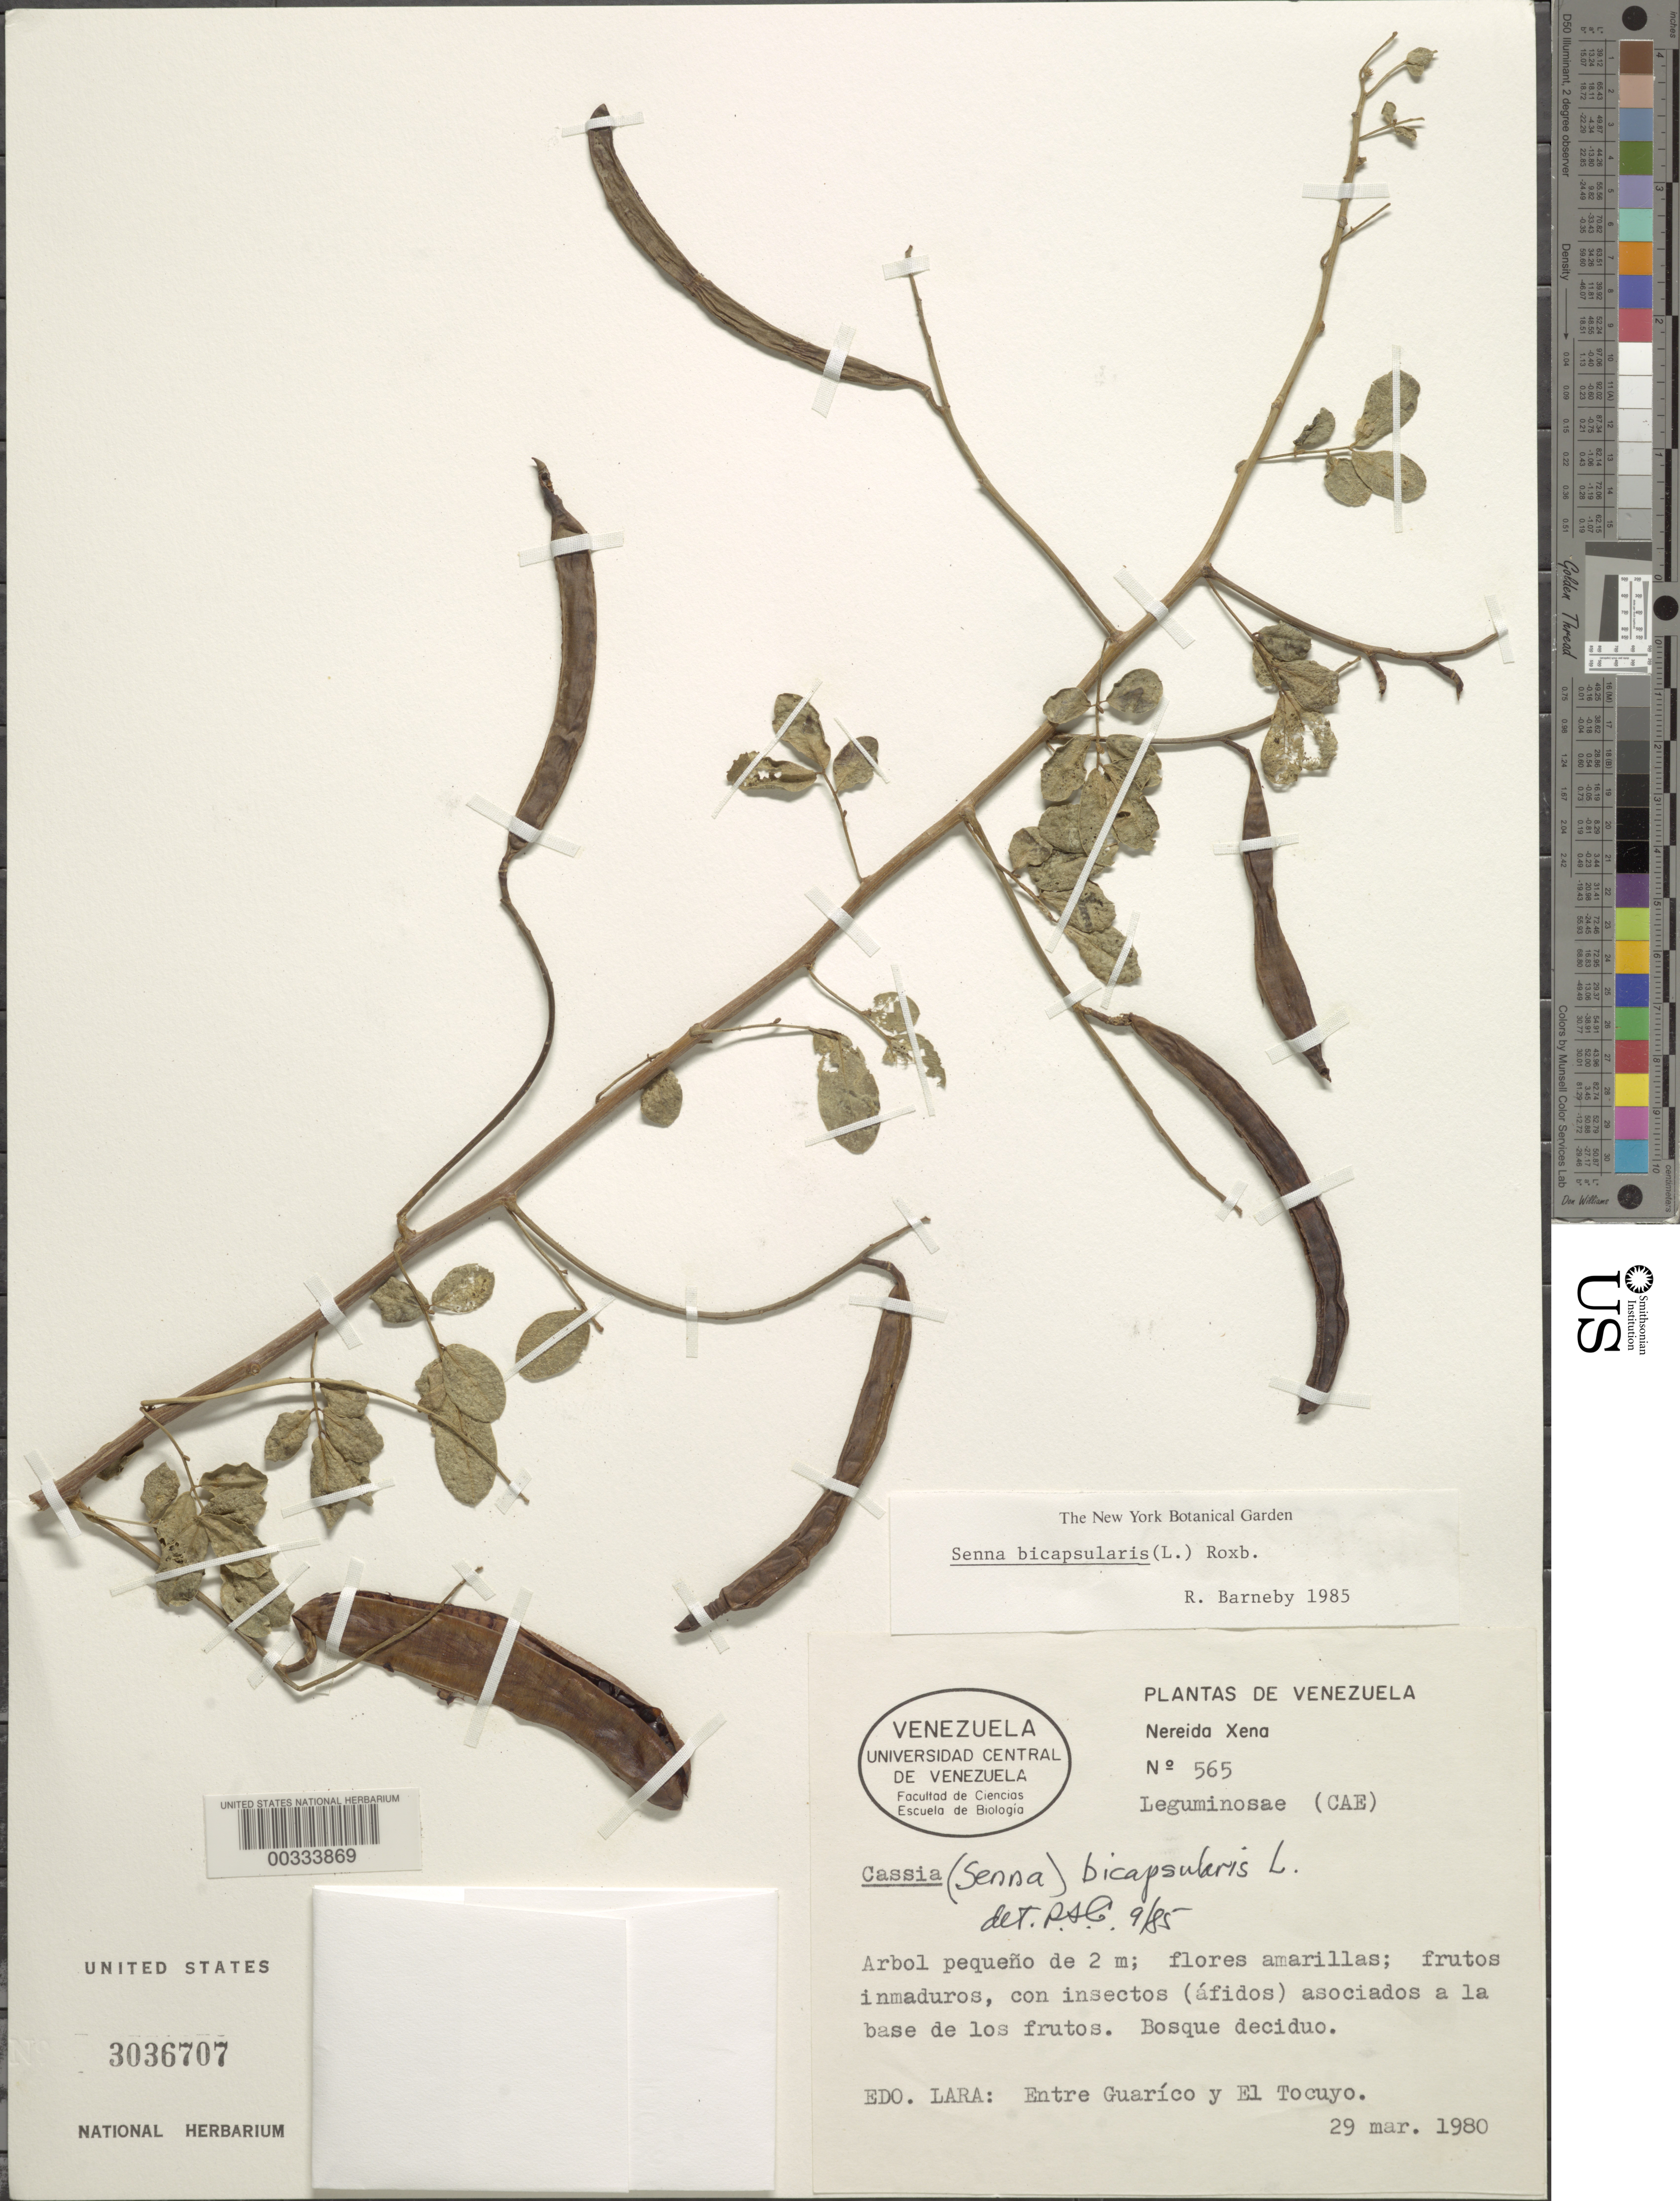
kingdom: Plantae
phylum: Tracheophyta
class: Magnoliopsida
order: Fabales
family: Fabaceae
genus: Senna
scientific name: Senna bicapsularis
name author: (L.) Roxb.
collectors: N. Xena de Enrech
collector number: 565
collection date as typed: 29 Mar 1980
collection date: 1980-03-29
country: Venezuela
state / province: Lara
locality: Between guarico and el tocuyo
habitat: Deciduous forest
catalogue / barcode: US 3036707